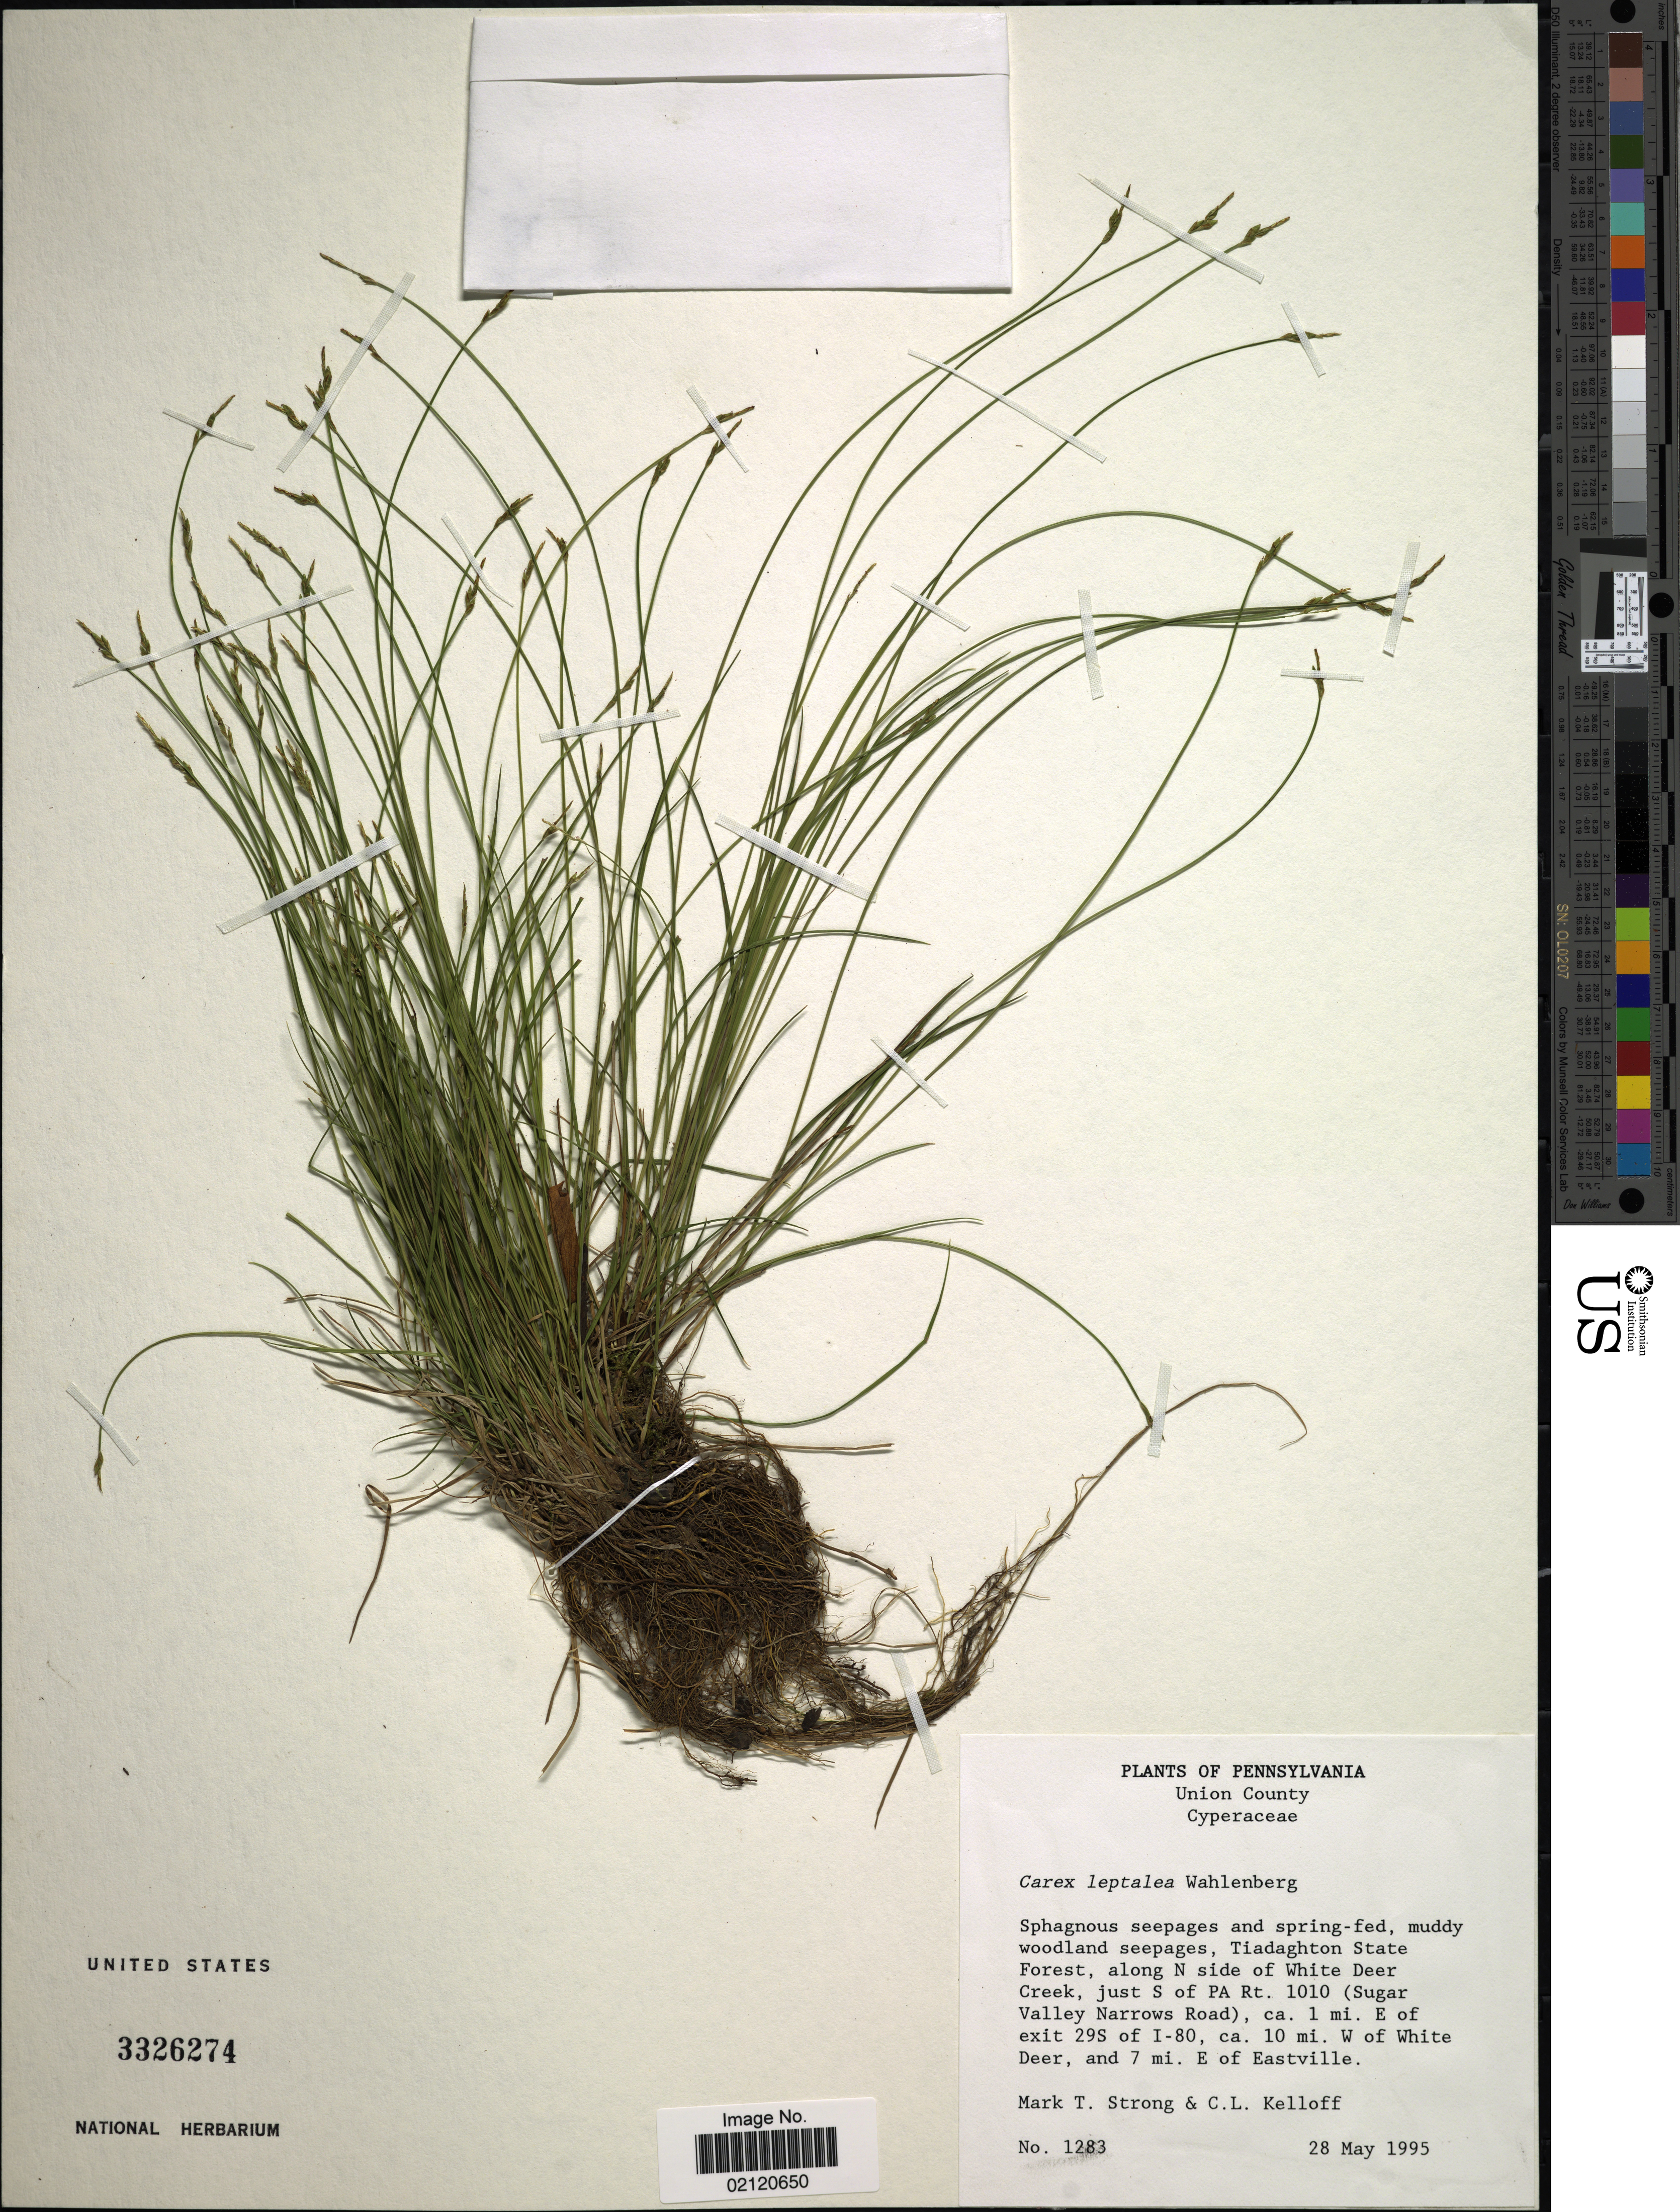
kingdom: Plantae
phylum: Tracheophyta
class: Liliopsida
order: Poales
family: Cyperaceae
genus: Carex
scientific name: Carex leptalea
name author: Wahlenb.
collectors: M. T. Strong & C. L. Kelloff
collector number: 1283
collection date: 1995-05-28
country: United States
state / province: Pennsylvania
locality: Union County, Tiadaghton State Forest, along N side of White Deer Creek, just S of PA Rt. 1010 (Sugar Valley Narrows Road), ca. 1 mi. W of White Deer, and 7 mi. E of Eastville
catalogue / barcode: US 3326274